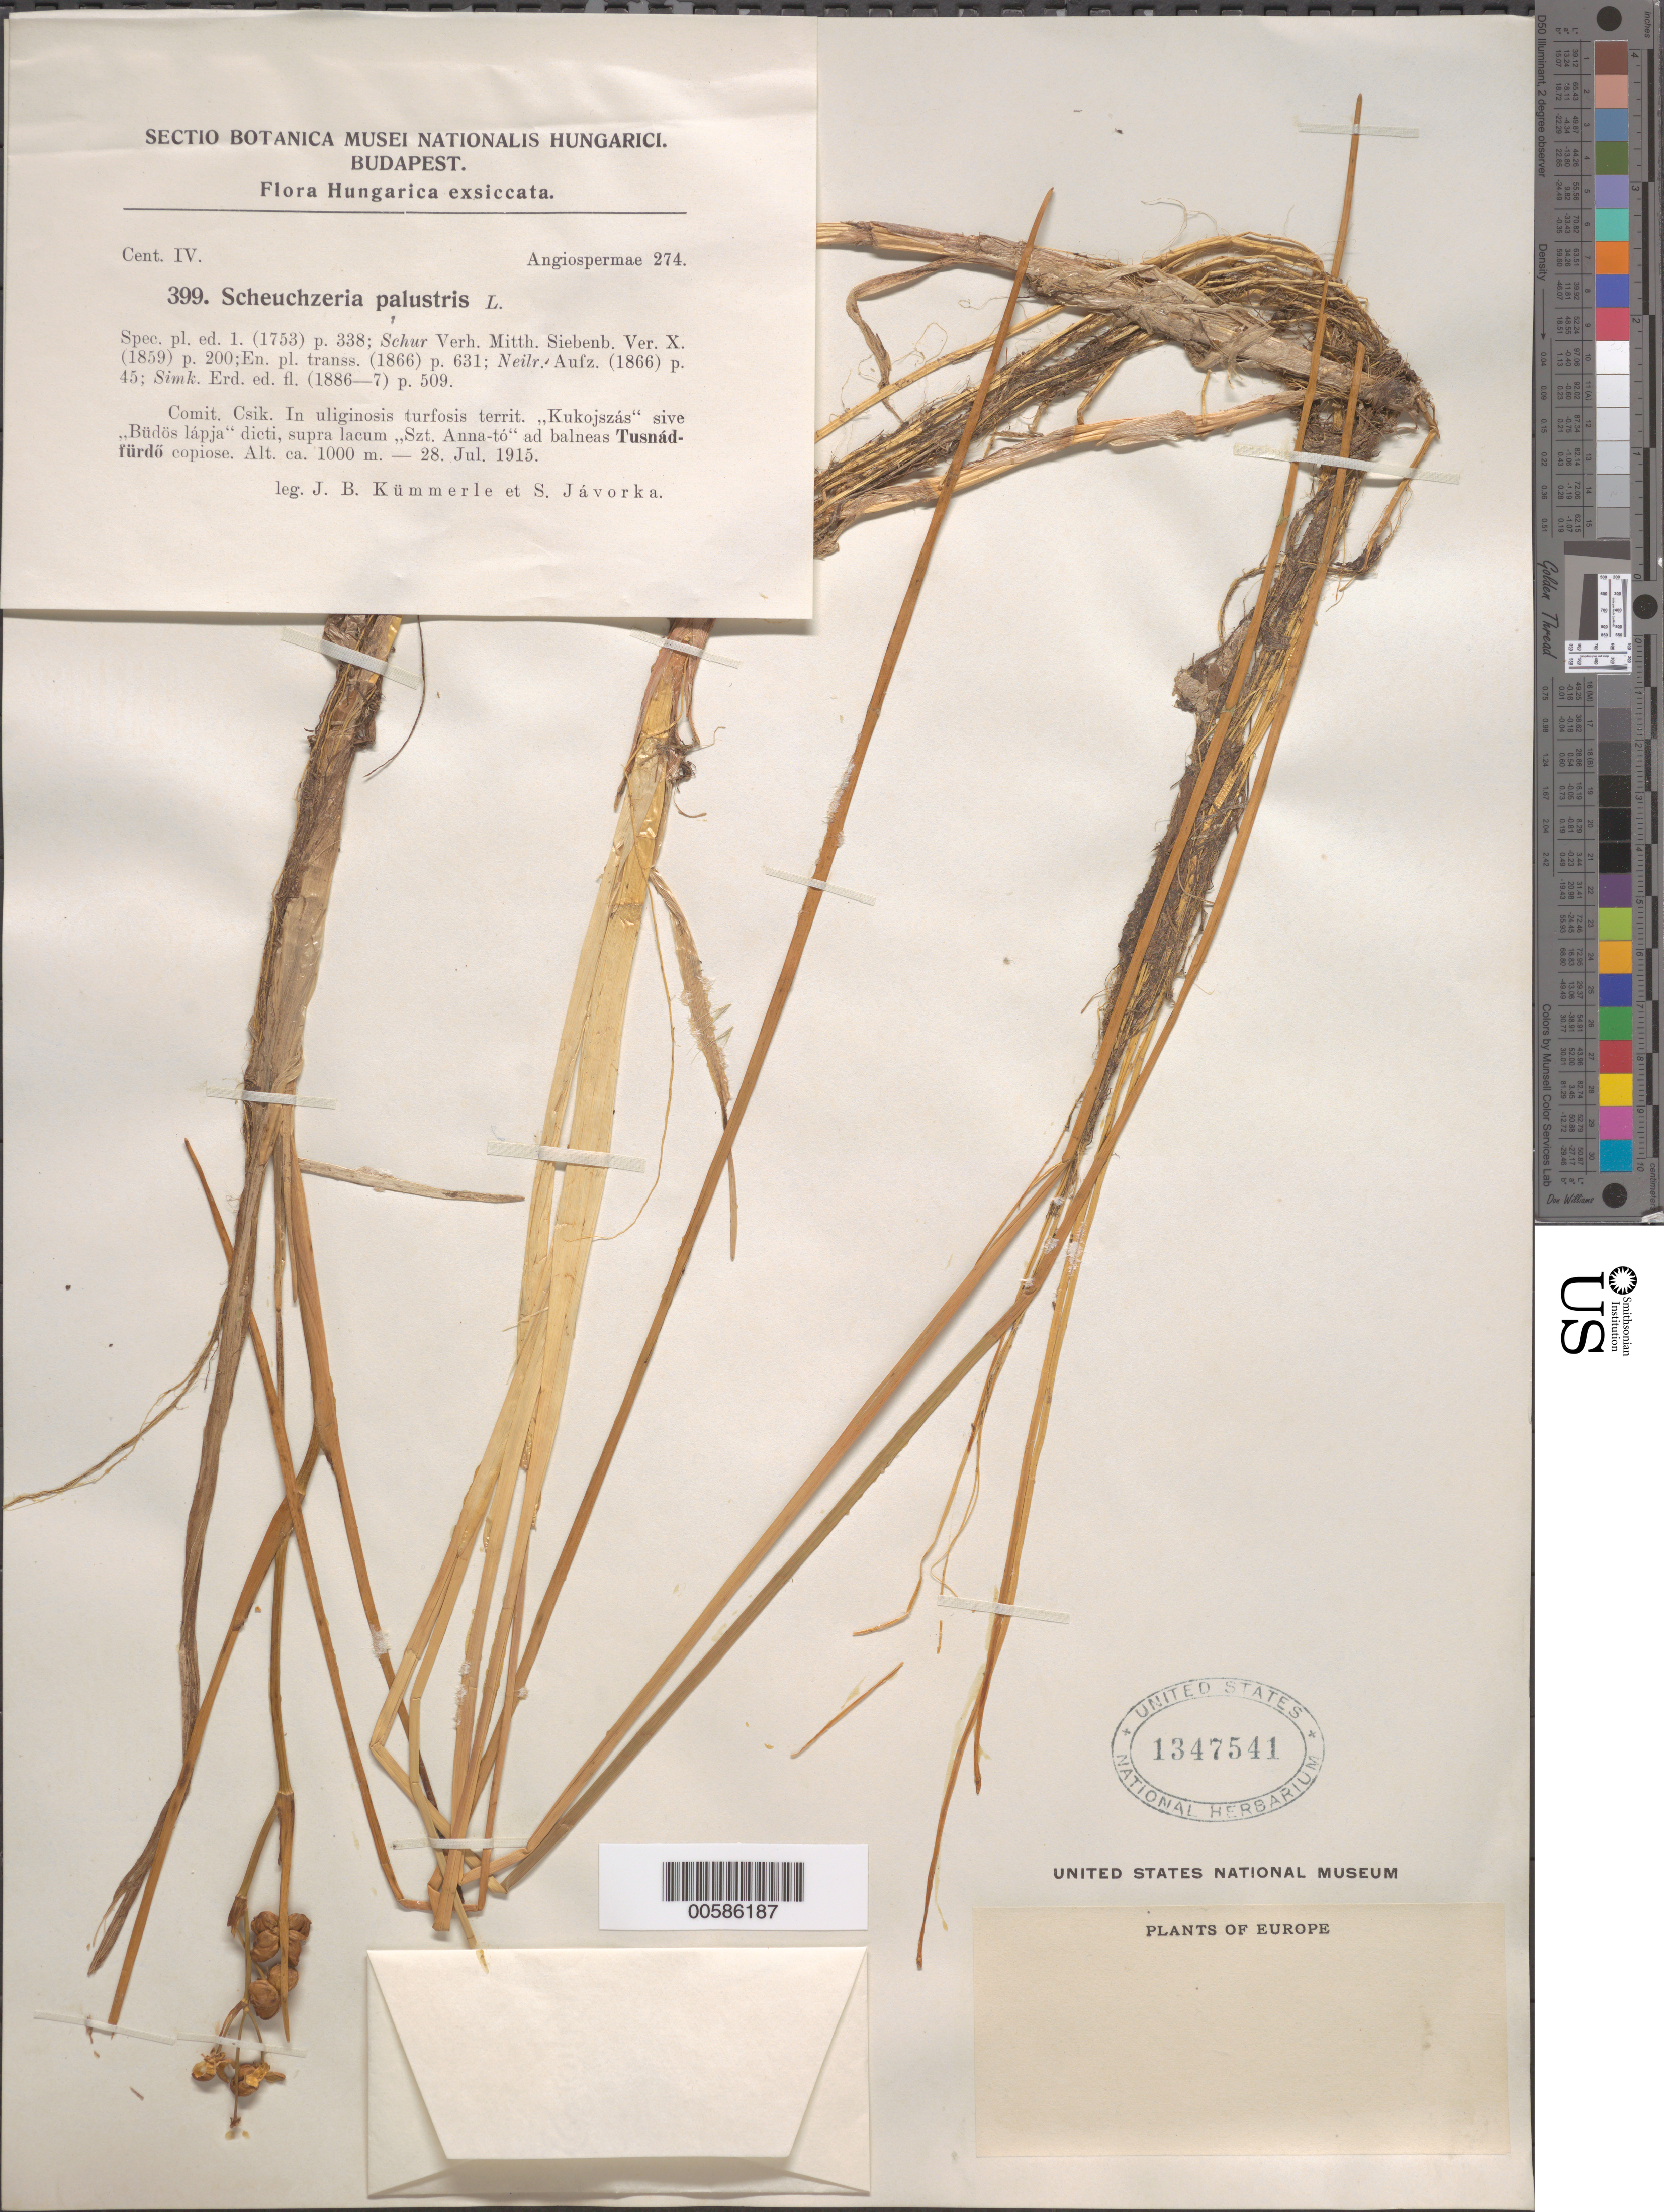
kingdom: Plantae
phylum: Tracheophyta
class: Liliopsida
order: Alismatales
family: Scheuchzeriaceae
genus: Scheuchzeria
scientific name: Scheuchzeria palustris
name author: L.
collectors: J. Kummerle & S. Javorka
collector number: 399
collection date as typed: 28 Jul 1915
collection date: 1915-07-28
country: Hungary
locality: Tusnadfurdo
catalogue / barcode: US 1347541